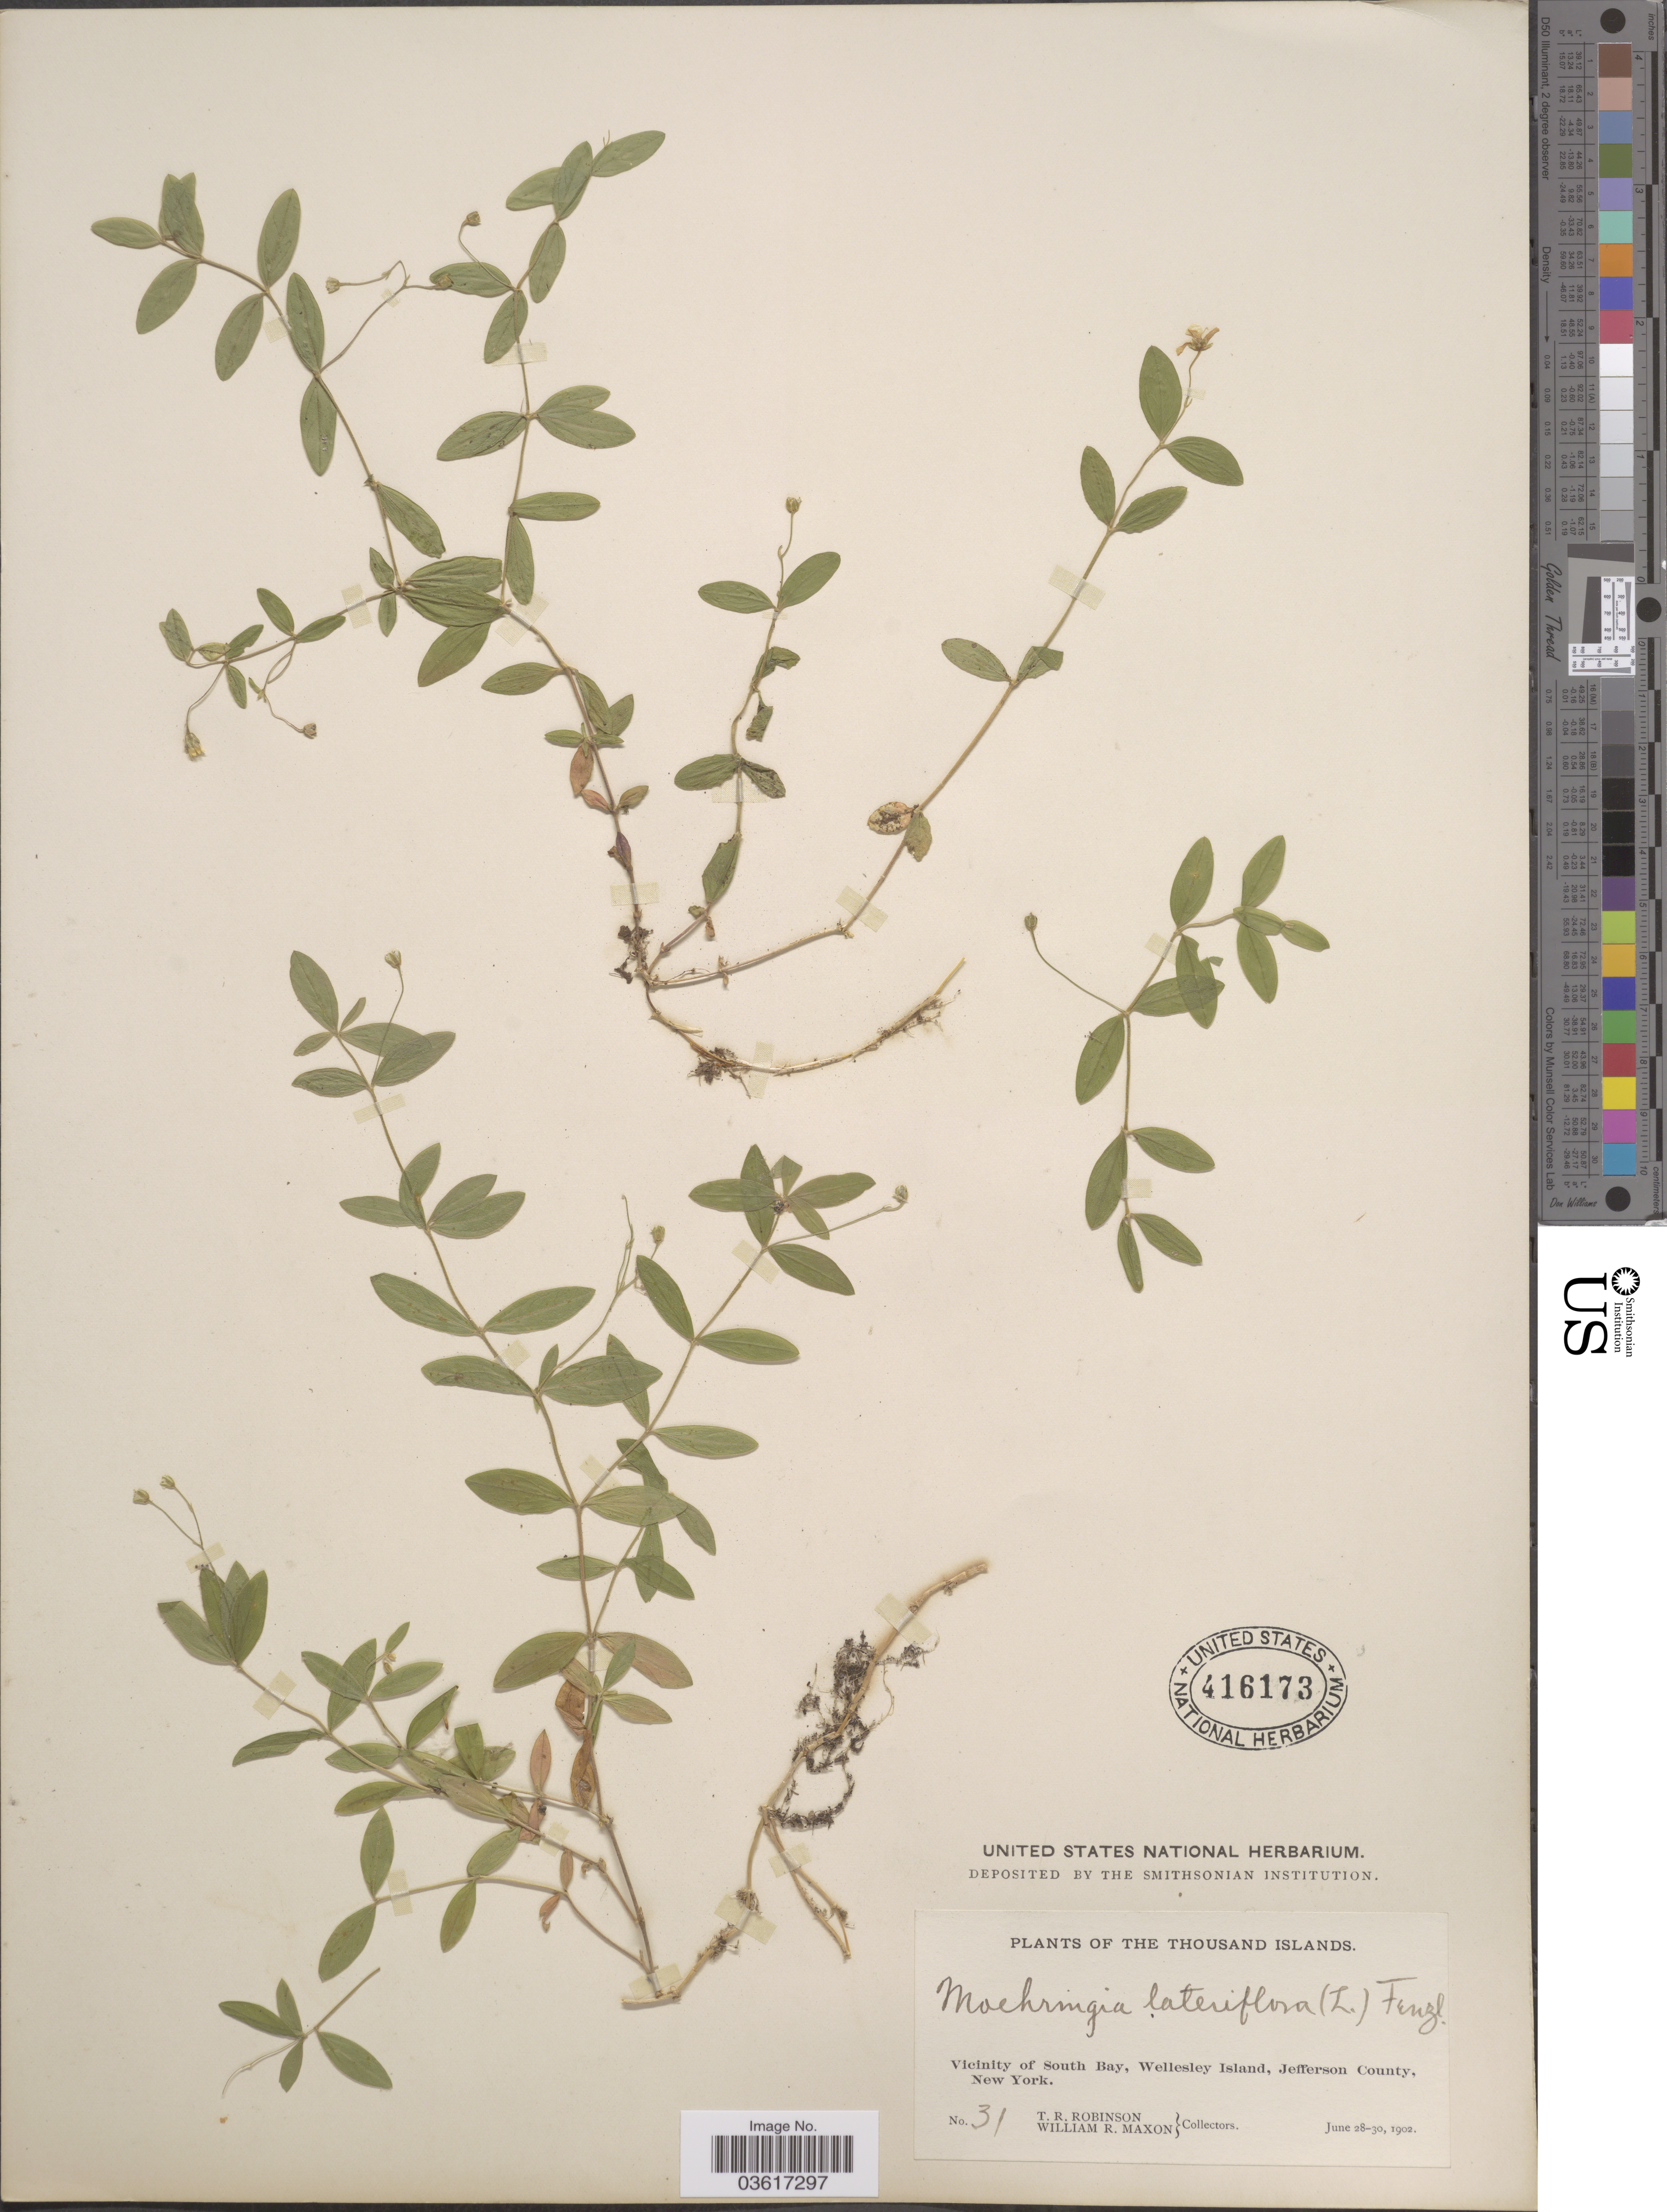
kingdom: Plantae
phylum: Tracheophyta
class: Magnoliopsida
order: Caryophyllales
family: Caryophyllaceae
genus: Moehringia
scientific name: Moehringia lateriflora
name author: (L.) Fenzl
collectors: T. R. Robinson & W. R. Maxon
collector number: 31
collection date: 1902-06-28/1902-06-30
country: United States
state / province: New York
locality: The Thousand Islands. Vicinity of South Bay, Wellesley Island, Jefferson County.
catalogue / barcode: US 416173